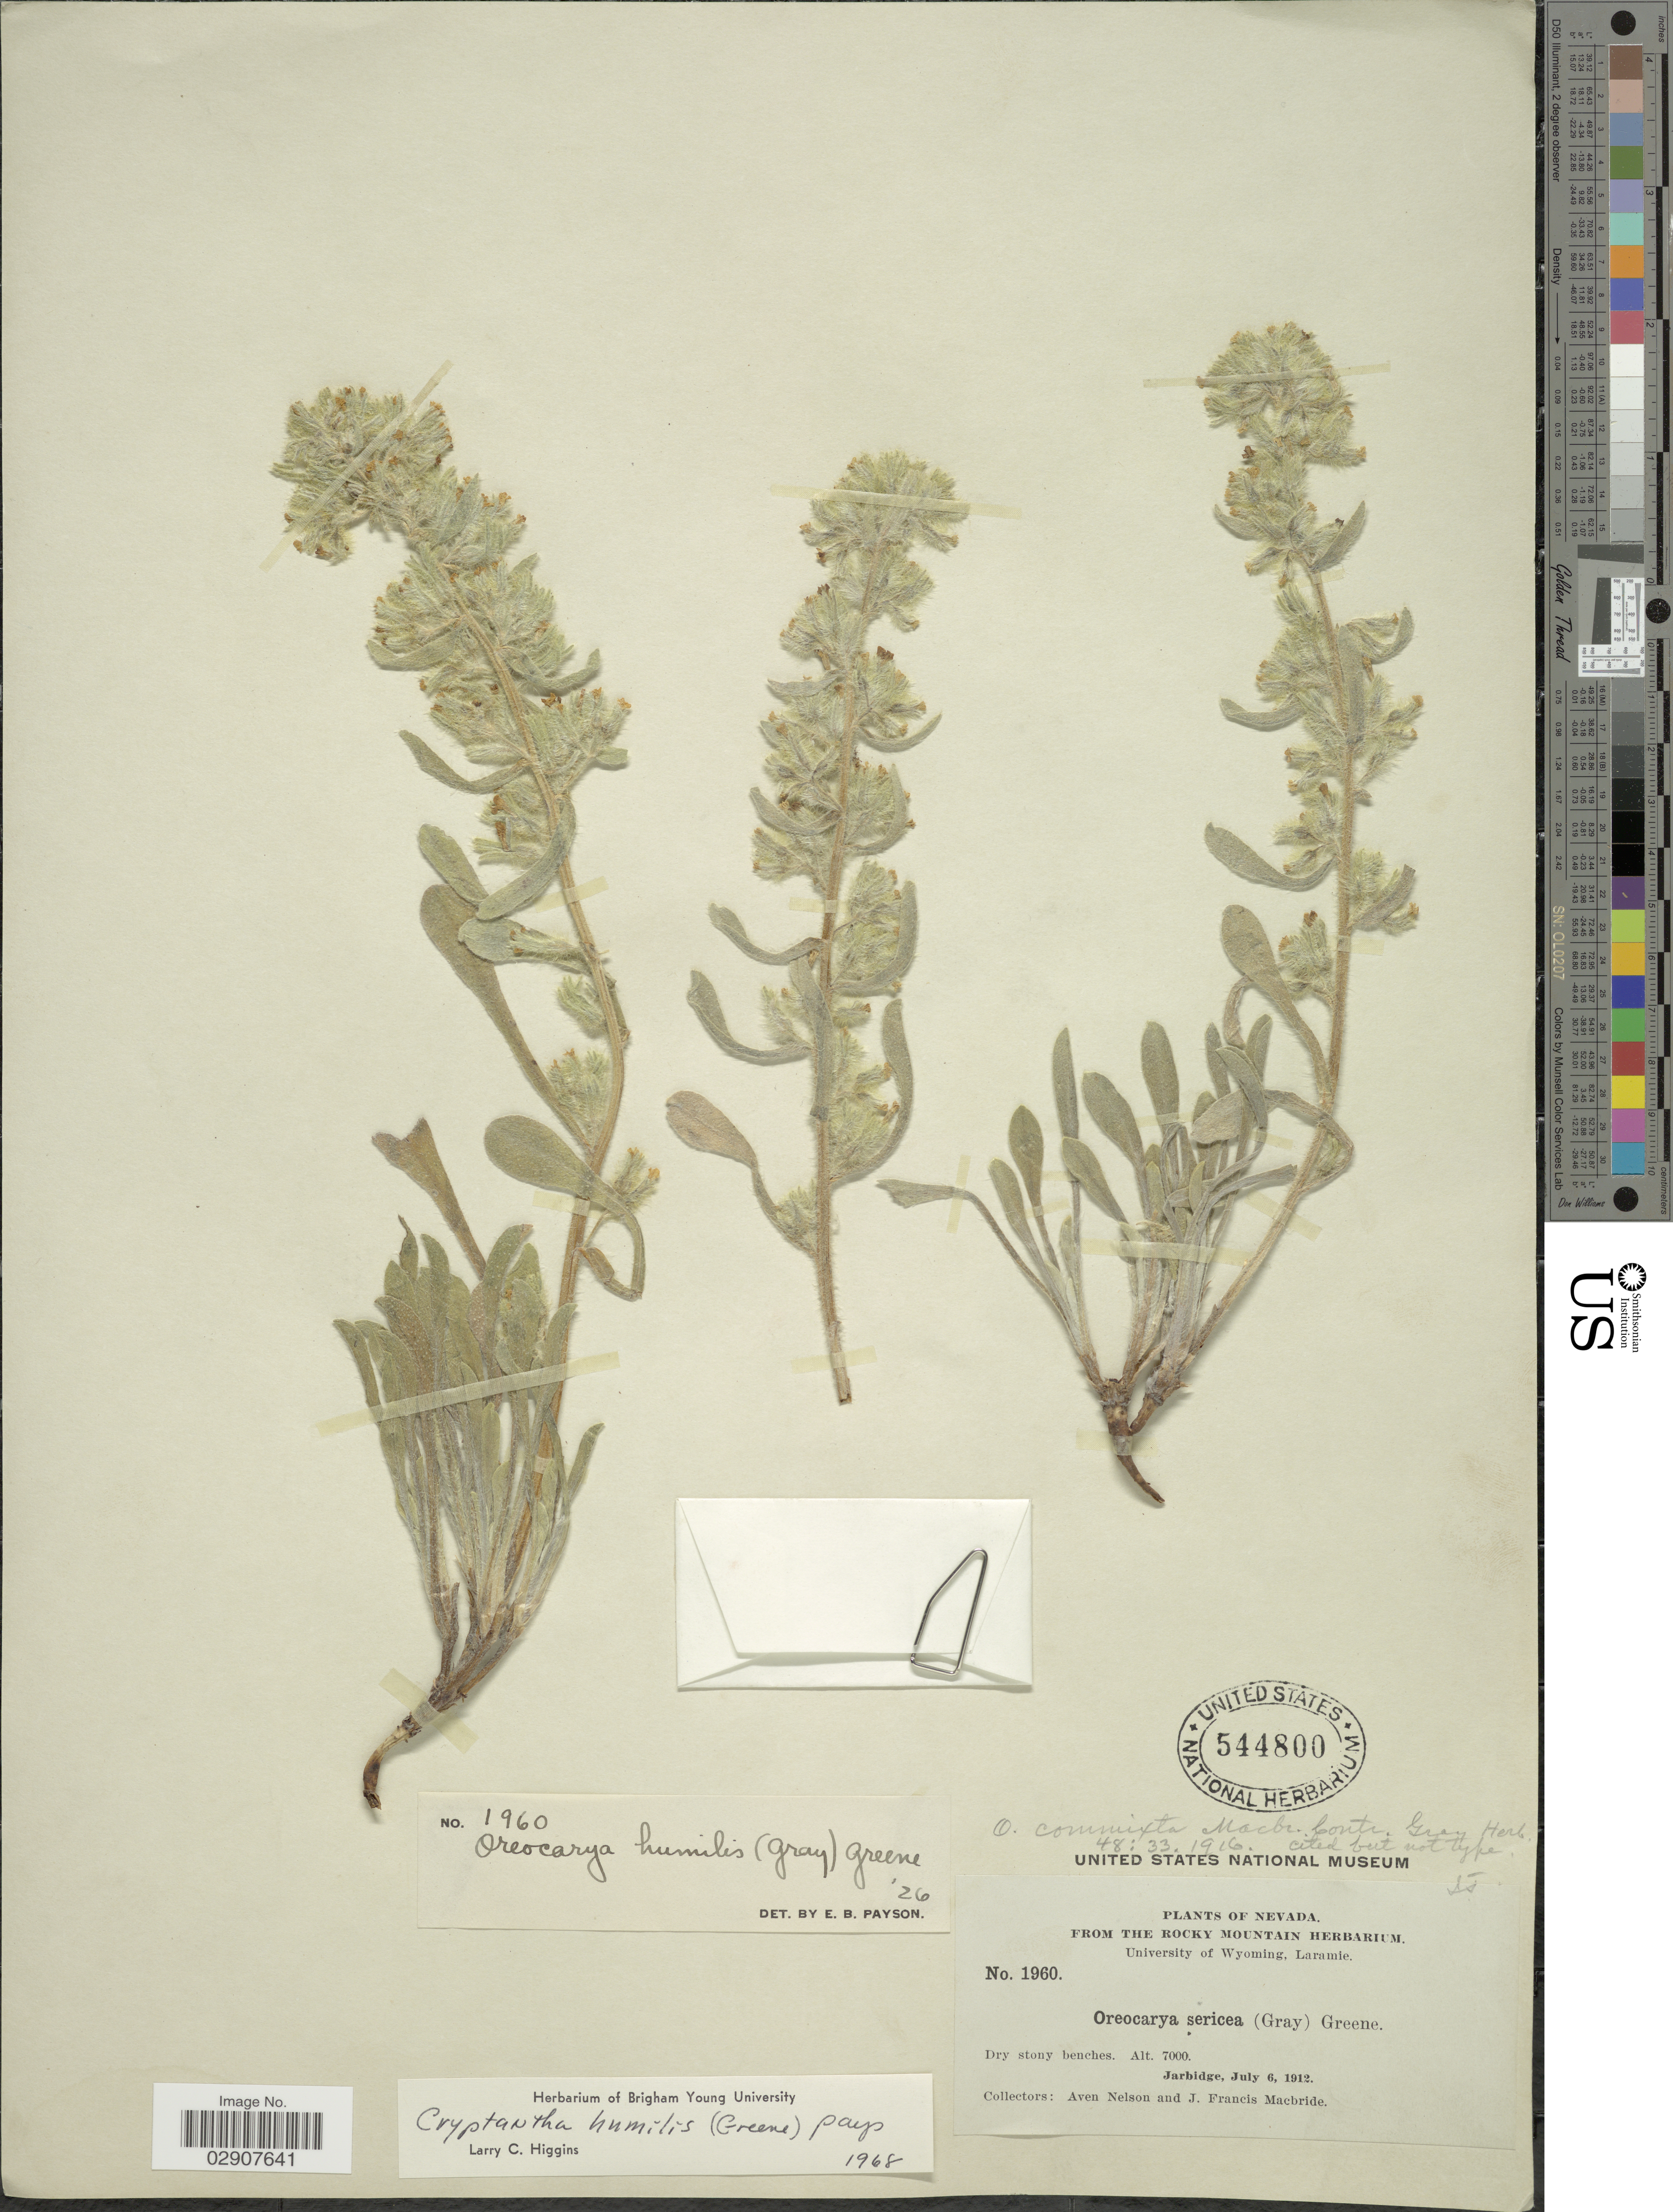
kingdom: Plantae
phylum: Tracheophyta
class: Magnoliopsida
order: Boraginales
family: Boraginaceae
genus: Cryptantha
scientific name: Cryptantha humilis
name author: (Greene) Payson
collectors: A. Nelson & J. F. Macbride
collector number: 1960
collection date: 1912-07-06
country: United States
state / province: Nevada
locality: Jarbidge.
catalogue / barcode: US 544800